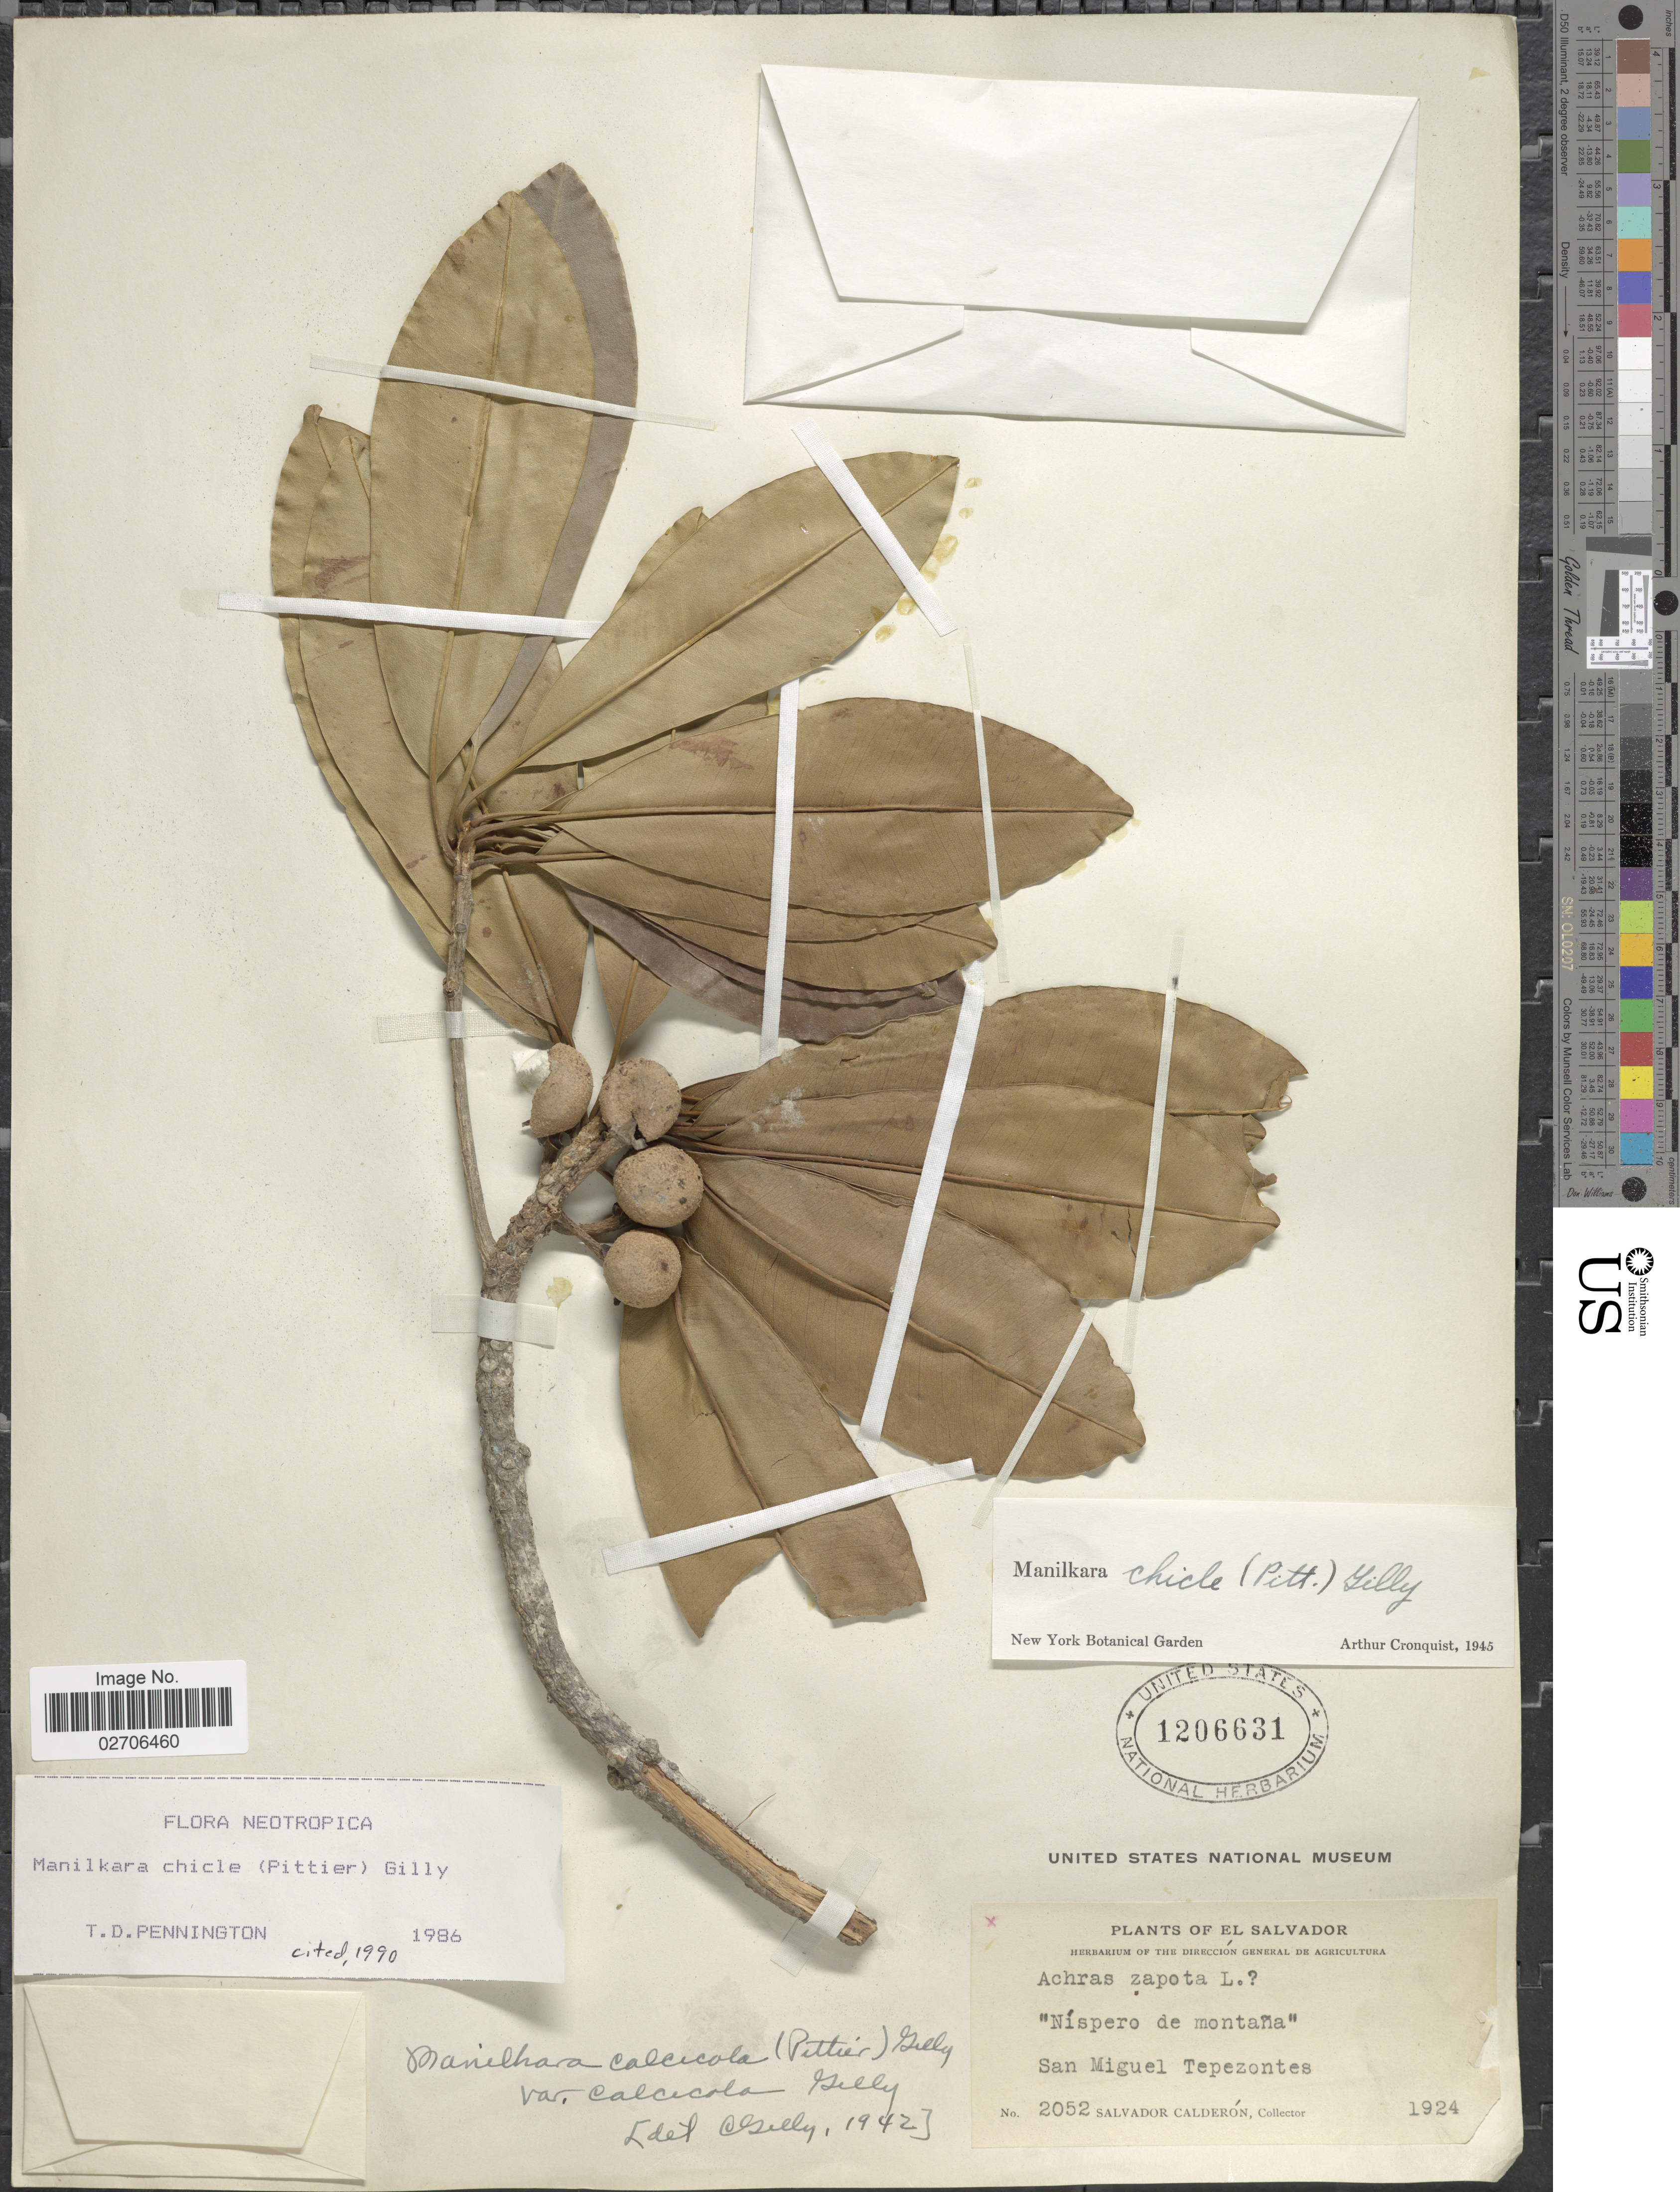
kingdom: Plantae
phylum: Tracheophyta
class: Magnoliopsida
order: Ericales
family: Sapotaceae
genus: Manilkara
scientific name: Manilkara chicle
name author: (Pittier) Gilly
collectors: S. Calderón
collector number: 2052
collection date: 1924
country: El Salvador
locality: San Miguel Tepezontes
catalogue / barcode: US 1206631